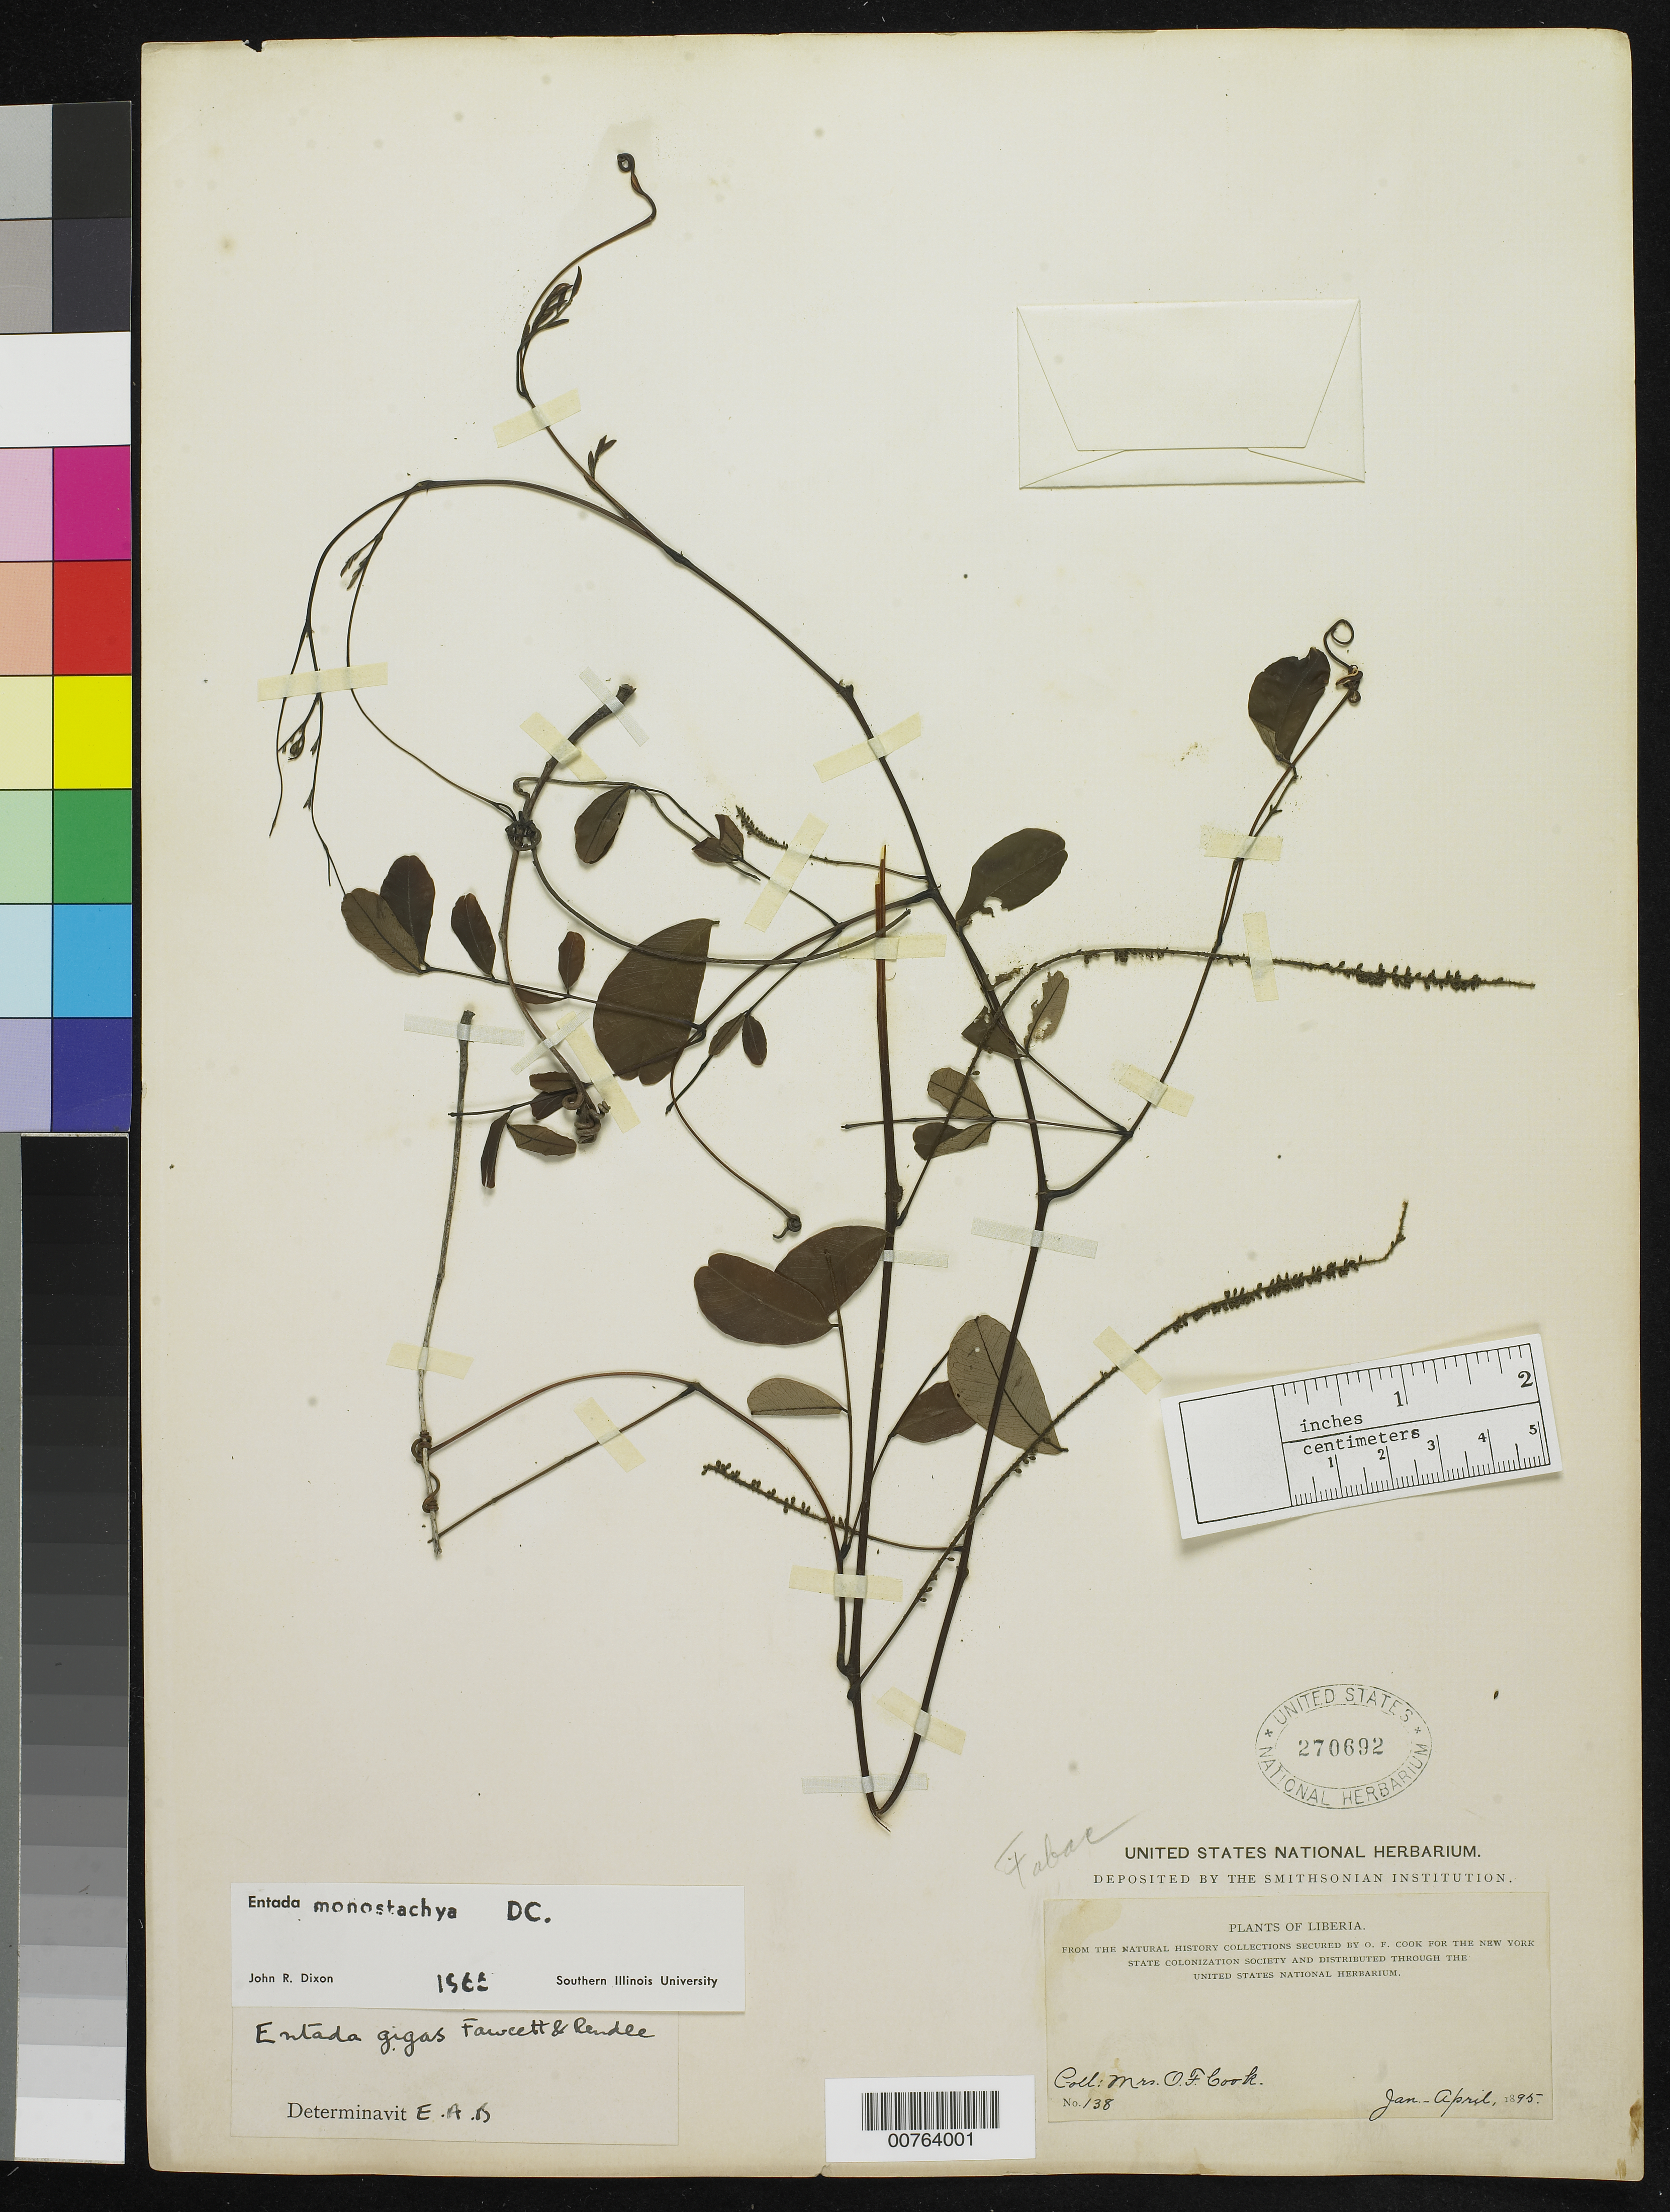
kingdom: Plantae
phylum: Tracheophyta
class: Magnoliopsida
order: Fabales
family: Fabaceae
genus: Entada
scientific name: Entada monostachya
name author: DC.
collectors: Alice C. Cook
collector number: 138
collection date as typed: Jan 1895 to -- Apr 1895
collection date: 1895-01/1895-04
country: Liberia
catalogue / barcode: US 270692